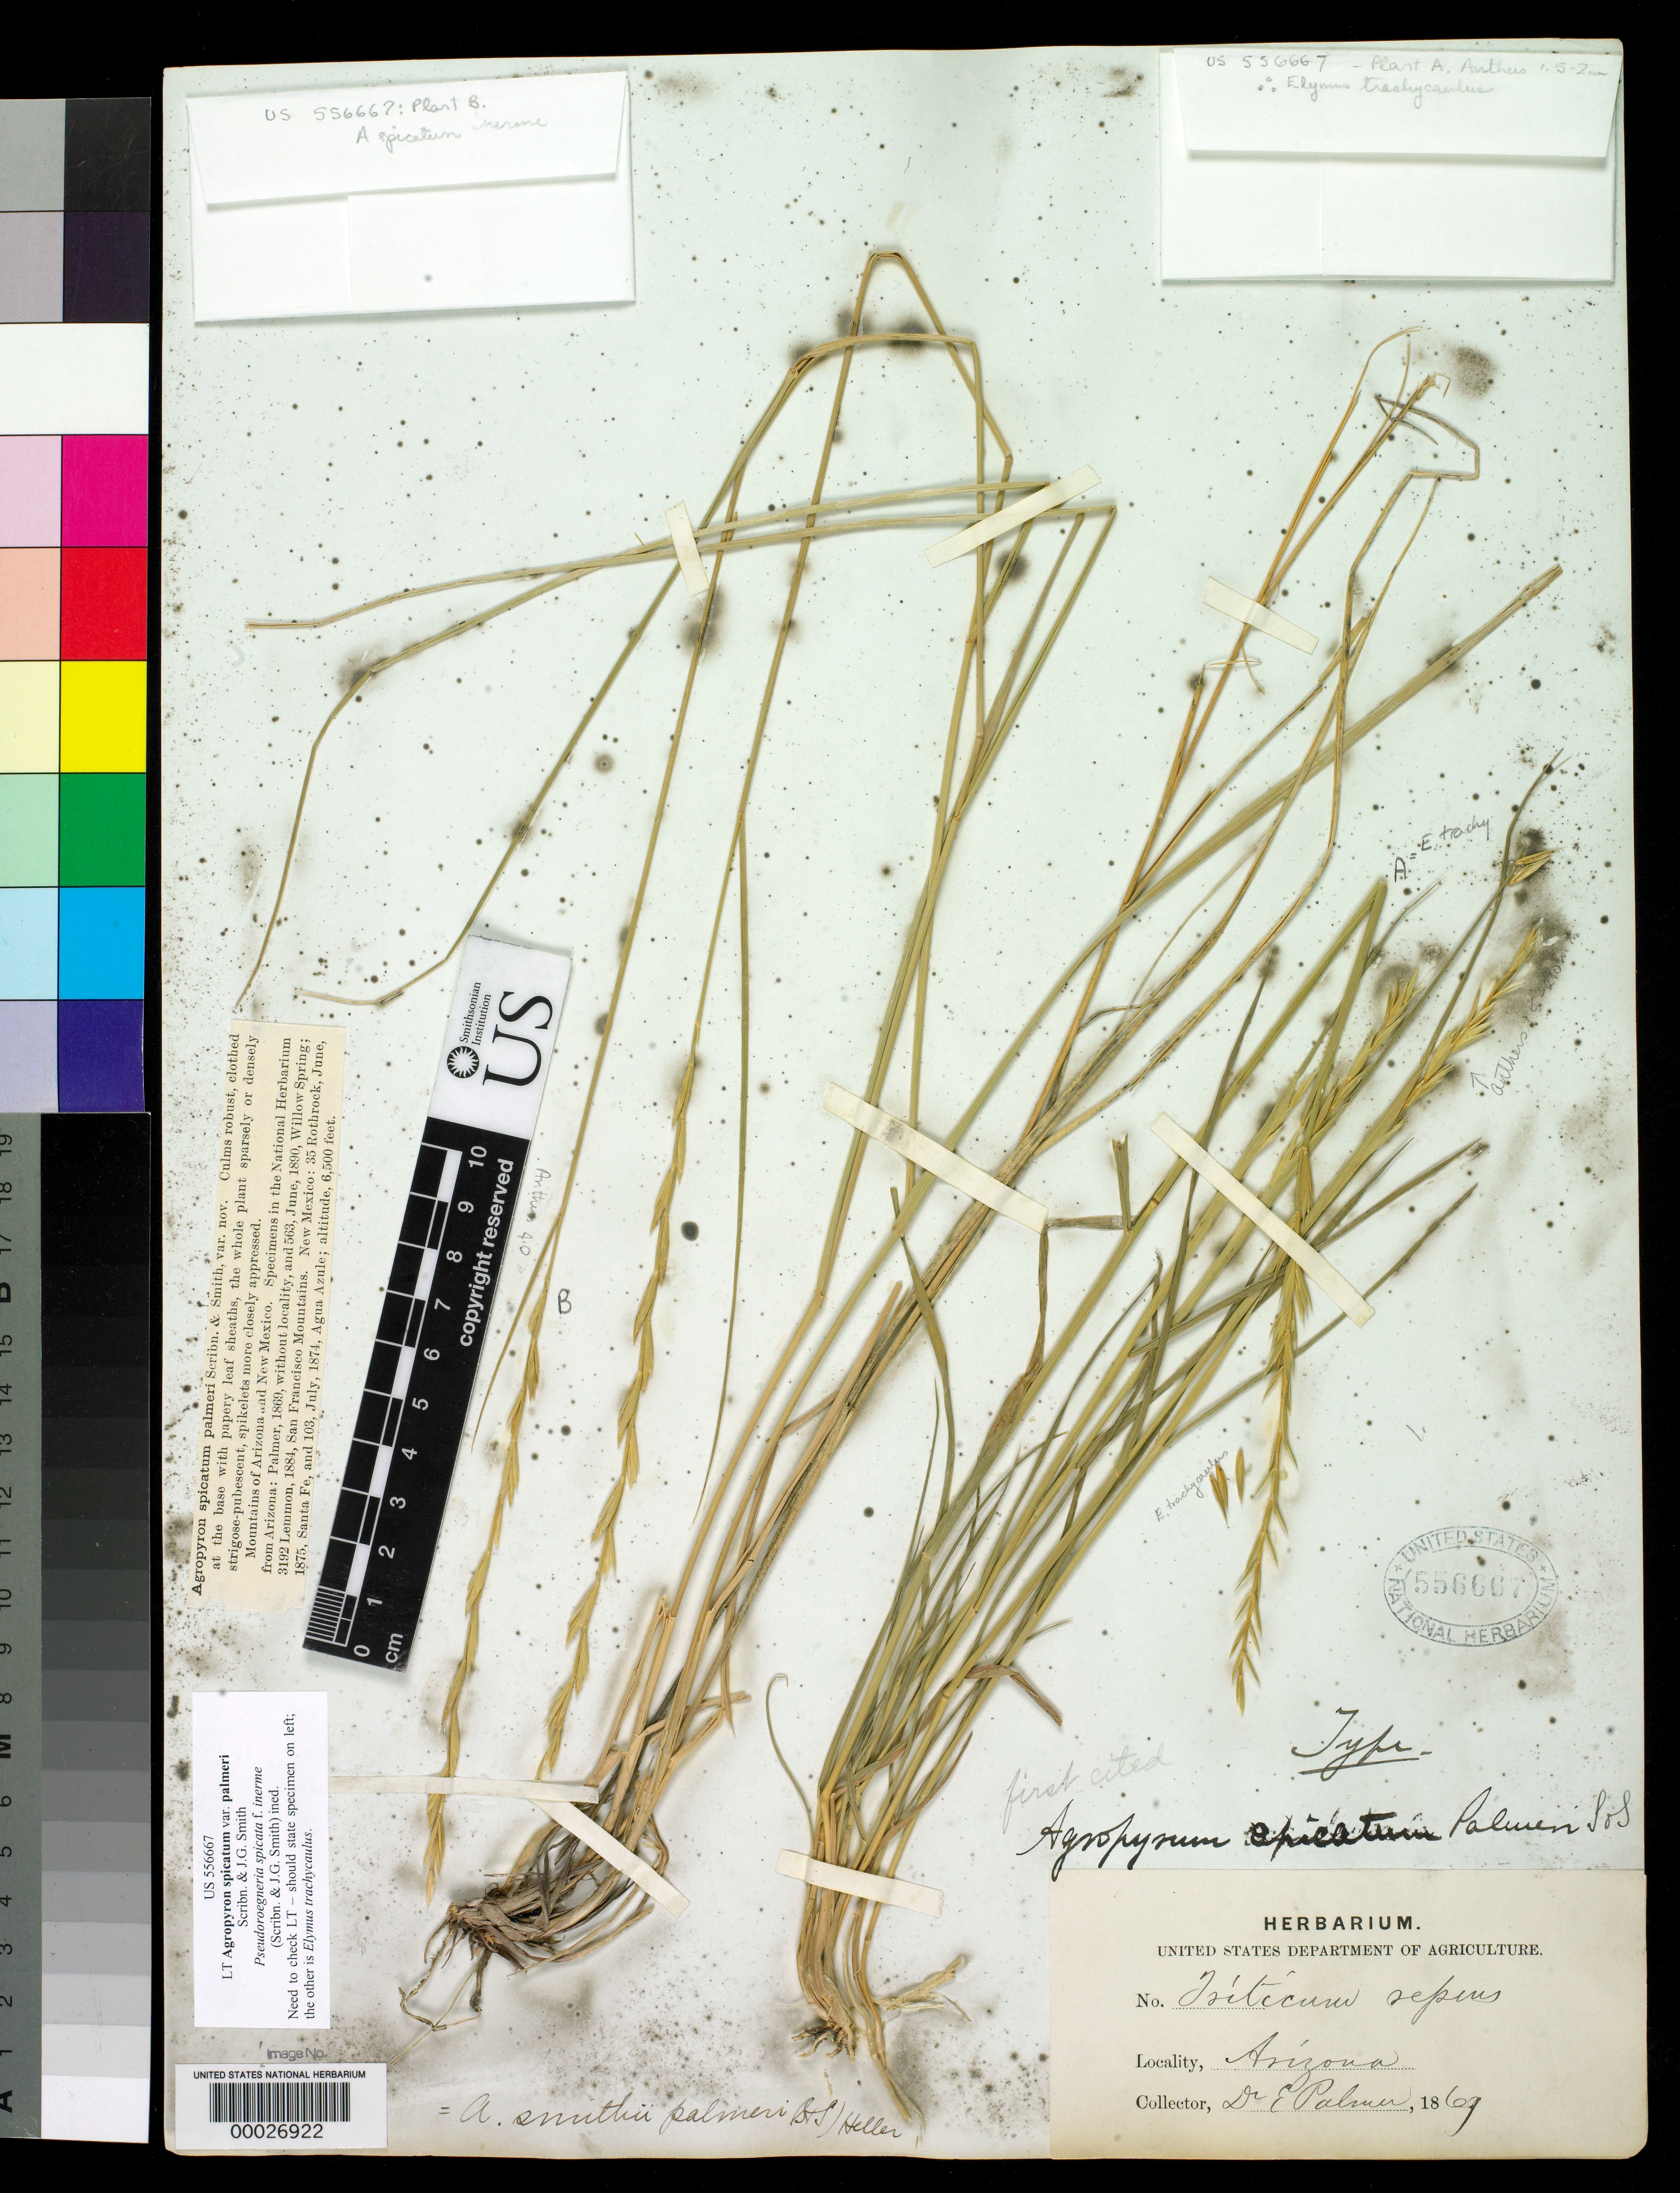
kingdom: Plantae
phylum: Tracheophyta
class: Liliopsida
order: Poales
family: Poaceae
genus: Agropyron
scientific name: Agropyron spicatum var. palmeri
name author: Scribn. & J.G. Sm.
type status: Syntype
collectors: E. Palmer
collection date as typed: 1869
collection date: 1869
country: United States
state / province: Arizona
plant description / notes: Specimen annotated as lectotype; lectotypification publication not found.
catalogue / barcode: US 556667